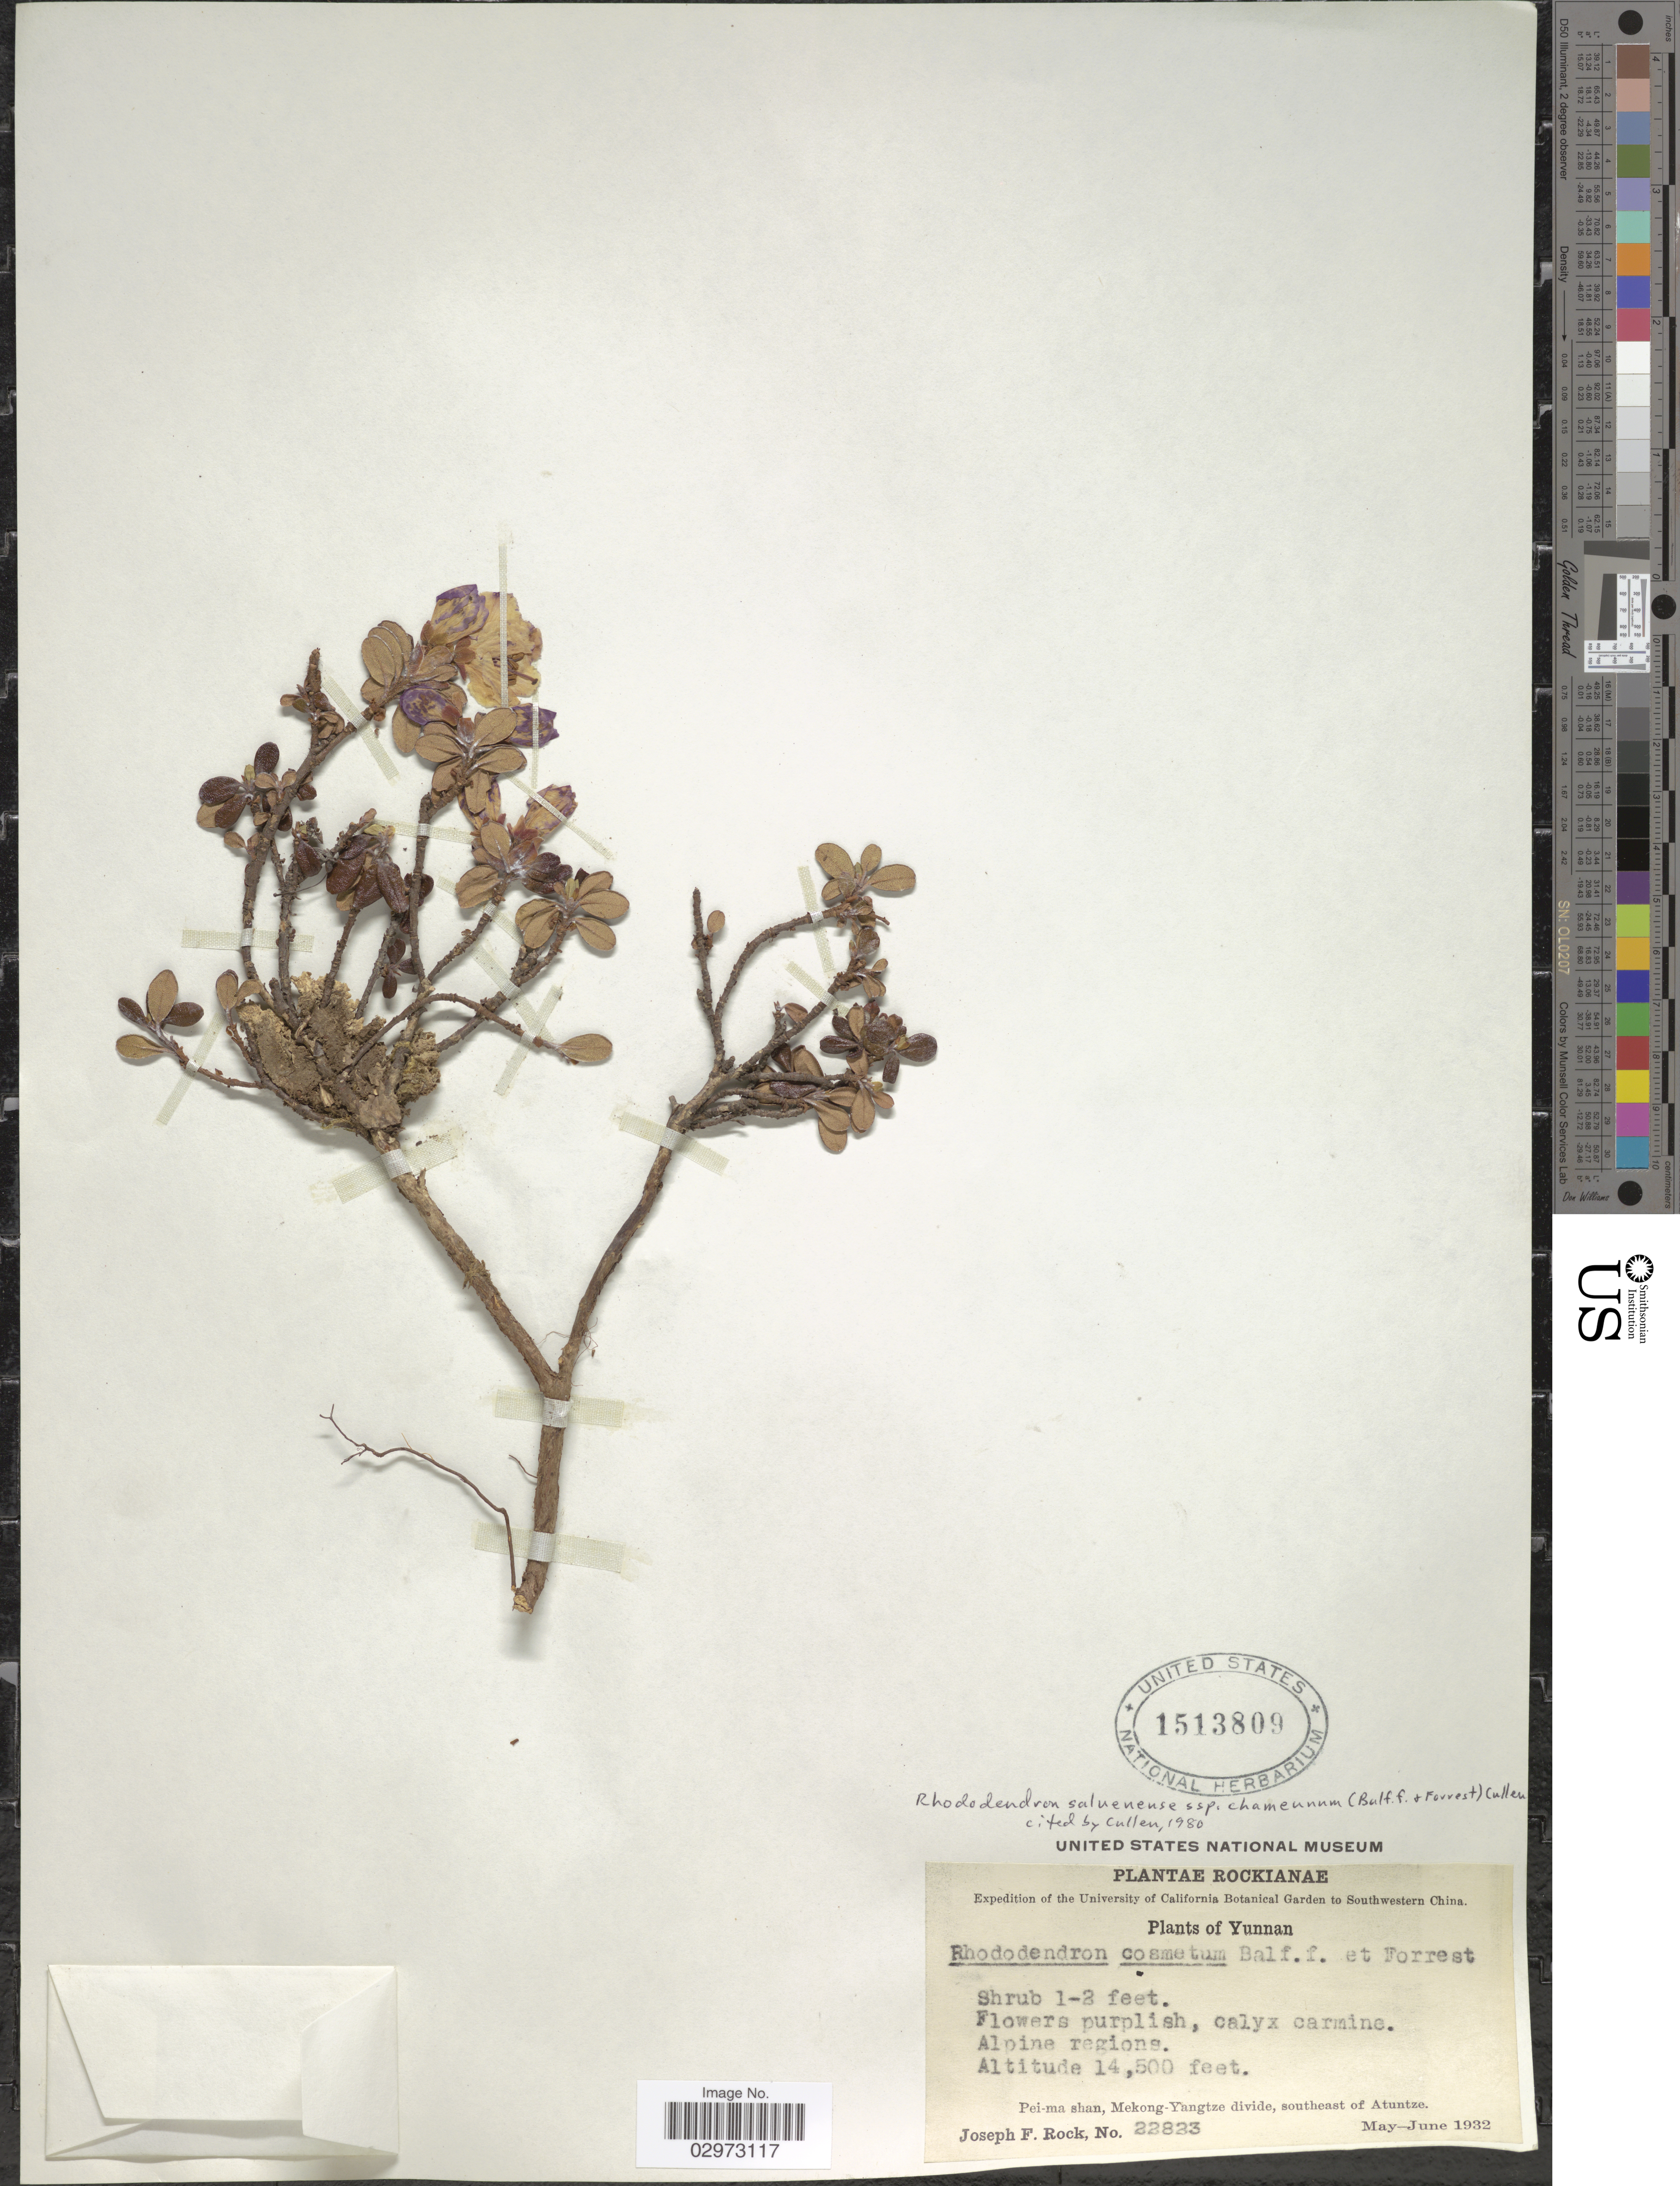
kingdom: Plantae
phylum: Tracheophyta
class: Magnoliopsida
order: Ericales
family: Ericaceae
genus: Rhododendron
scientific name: Rhododendron saluenense subsp. chameunum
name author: (Balf. f. & Forrest) Cullen in Cullen & D.F.Chamb.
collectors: J. F. Rock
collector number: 22823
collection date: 1932-05/1932-06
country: China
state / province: Yunnan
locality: Southwestern China. Alpine regions. Pei-ma shan, Mekong-Yangtze divide, southeast of Atuntze.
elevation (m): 4420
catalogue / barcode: US 1513809